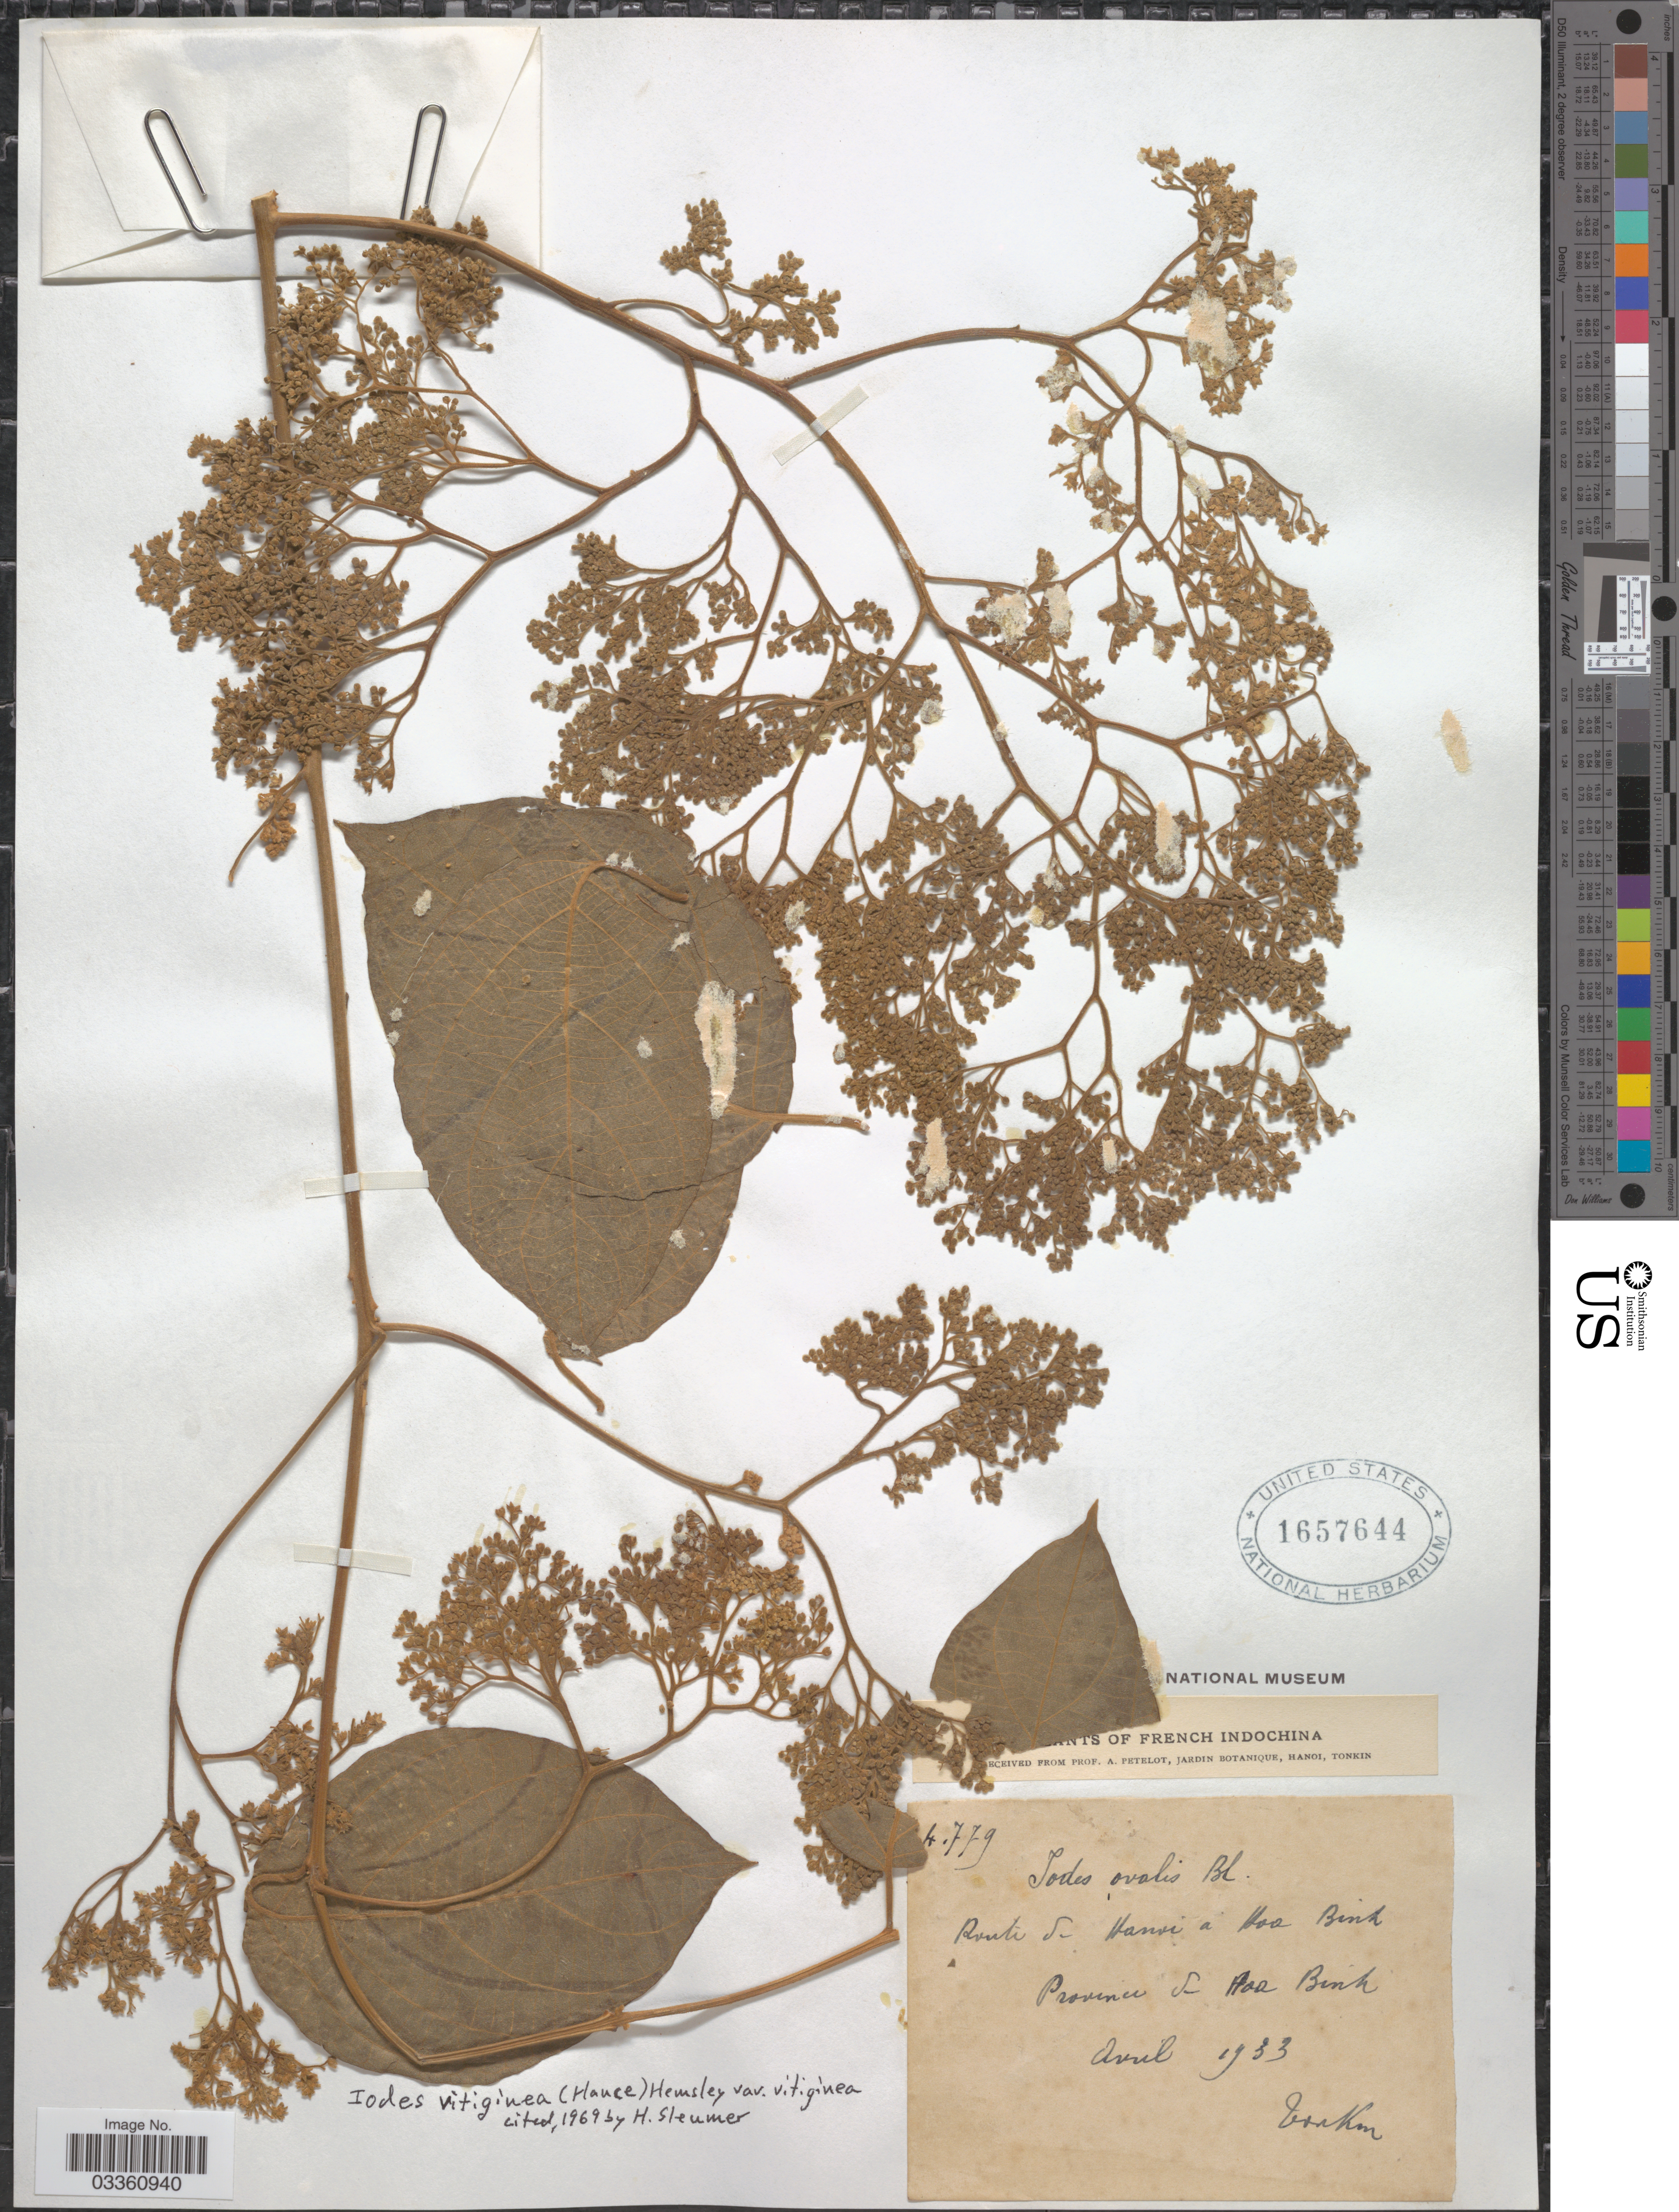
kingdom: Plantae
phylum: Tracheophyta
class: Magnoliopsida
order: Icacinales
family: Icacinaceae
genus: Iodes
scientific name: Iodes vitiginea var. vitiginea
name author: (Hance) Hance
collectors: A. Petelot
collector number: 4779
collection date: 1933-04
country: Vietnam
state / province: Hoa Binh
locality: French Indochina. Route de Hanoi a Hoa Binh.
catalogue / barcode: US 1657644